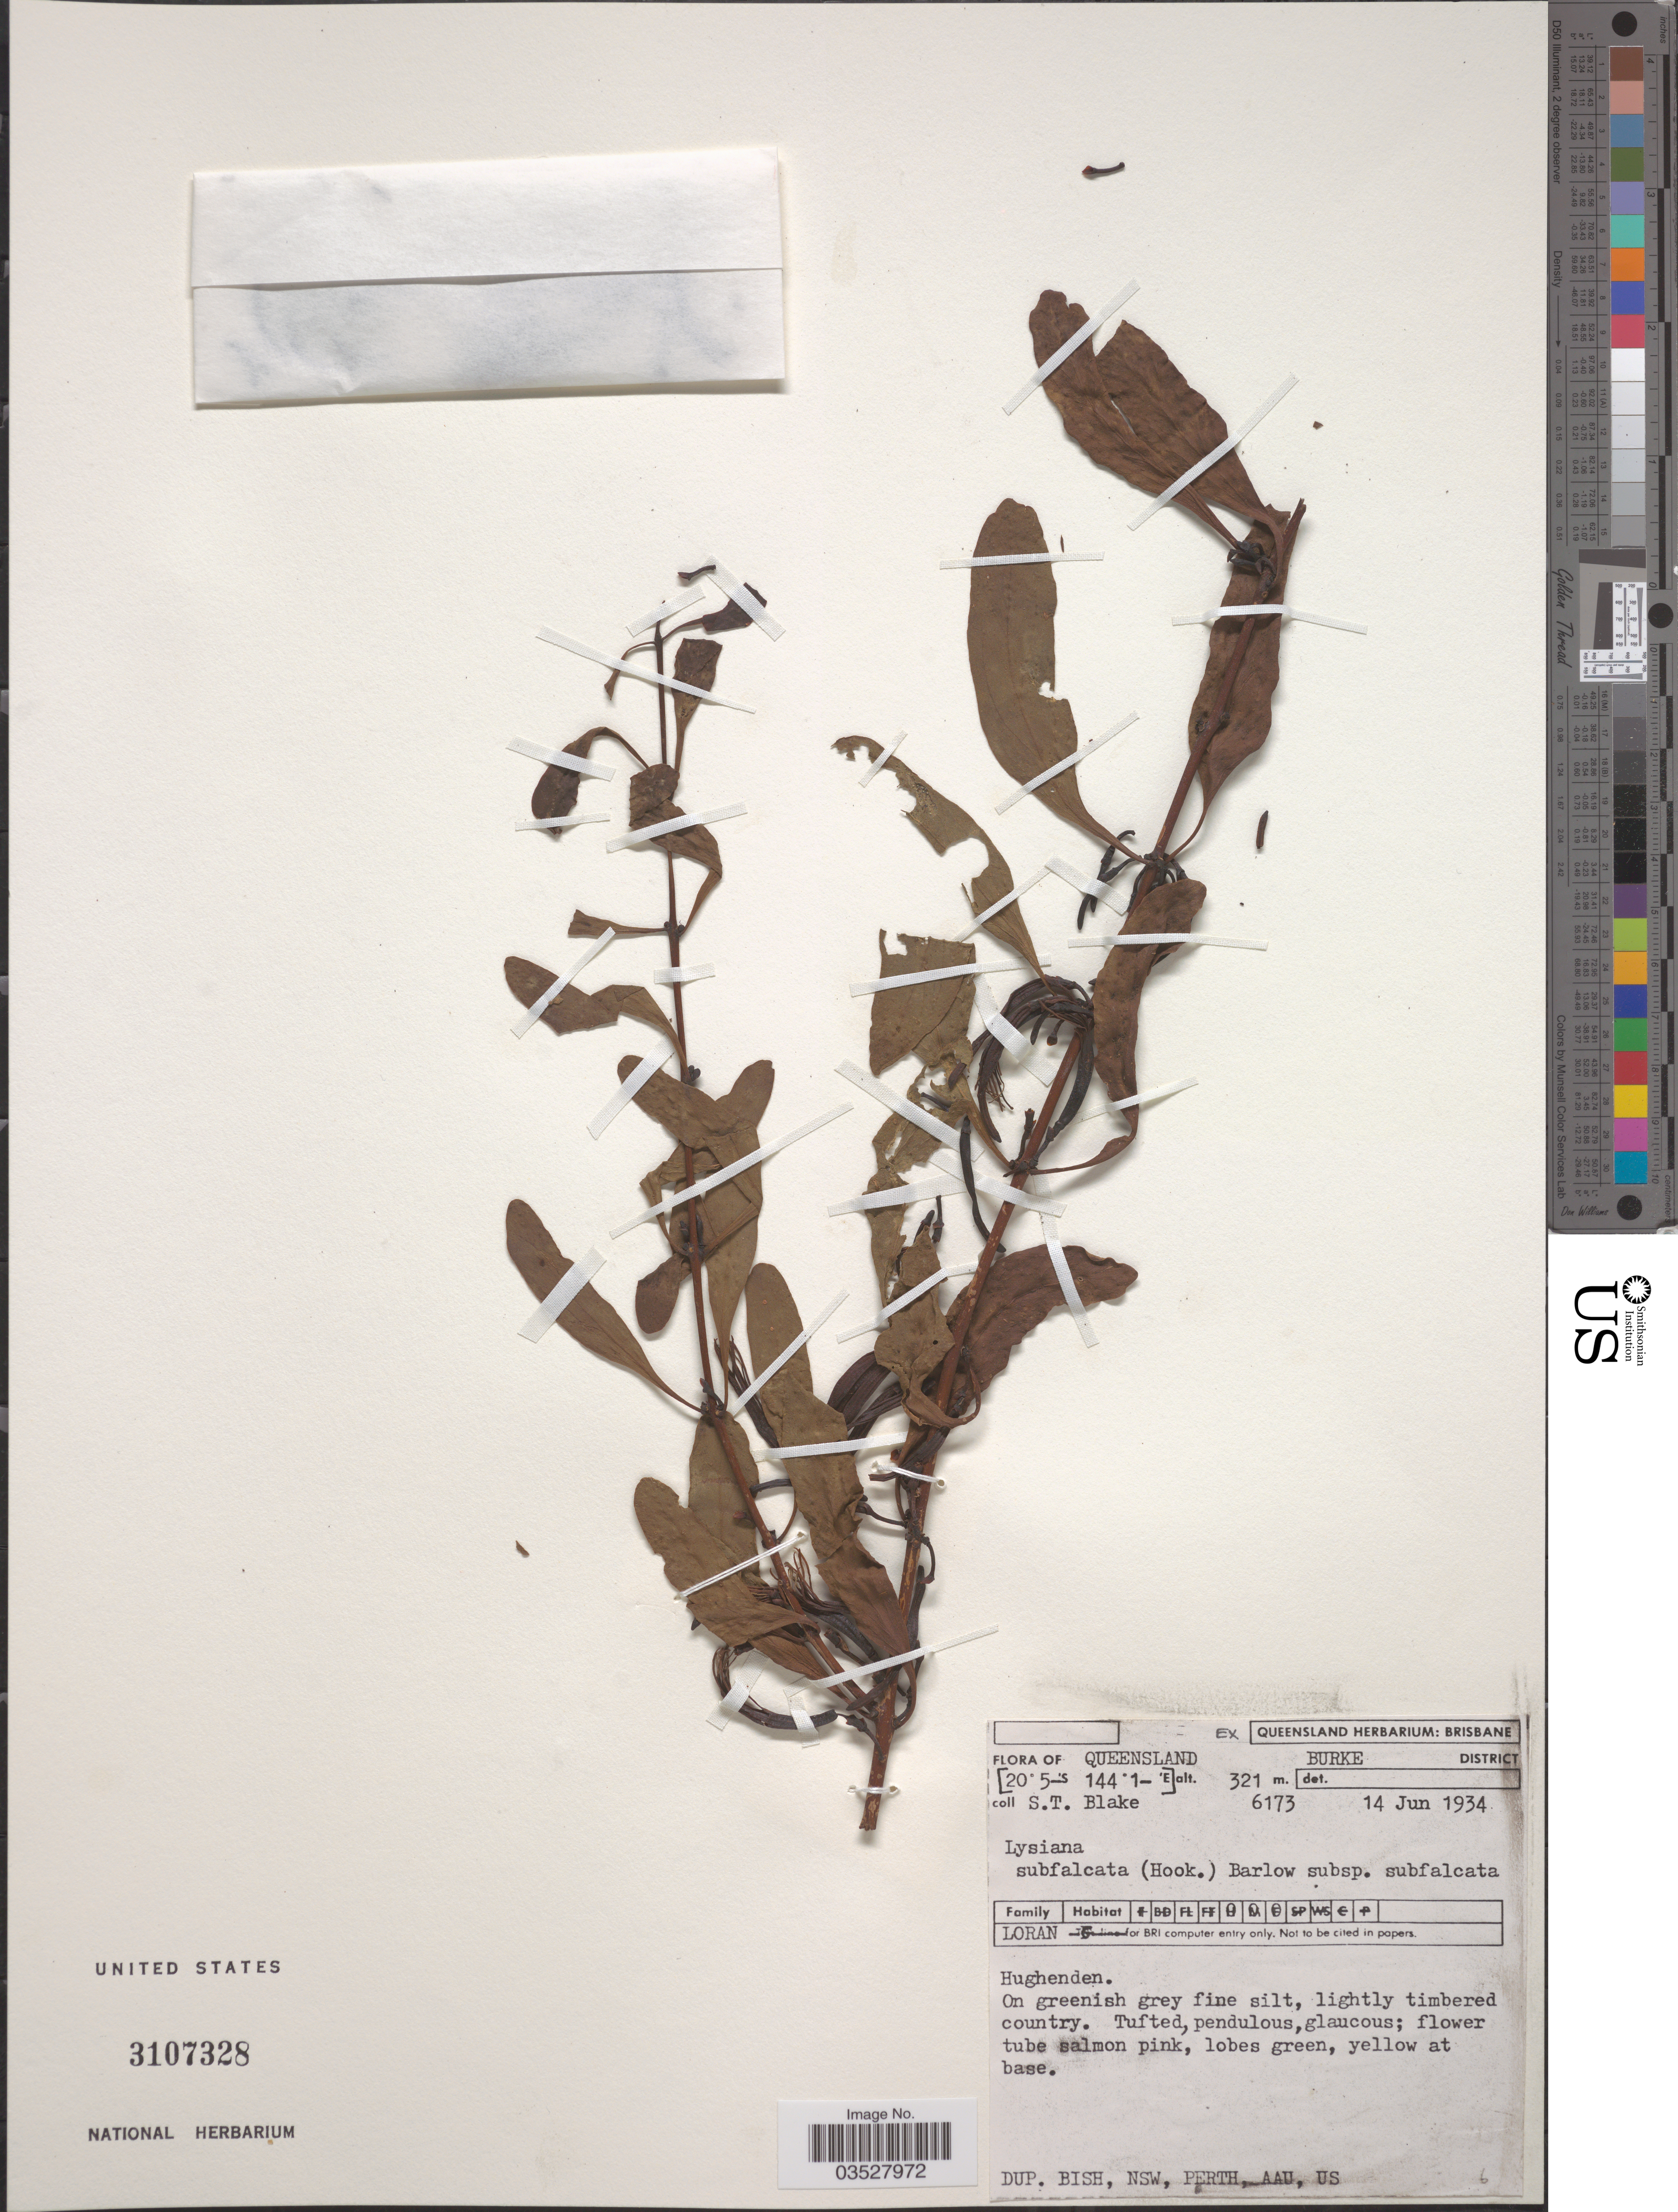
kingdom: Plantae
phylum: Tracheophyta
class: Magnoliopsida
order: Santalales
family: Loranthaceae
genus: Lysiana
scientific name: Lysiana subfalcata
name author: Barlow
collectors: S. T. Blake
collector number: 6173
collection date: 1934-06-14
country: Australia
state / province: Queensland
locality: Burke District. Hughenden.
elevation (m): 321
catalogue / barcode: US 3107328